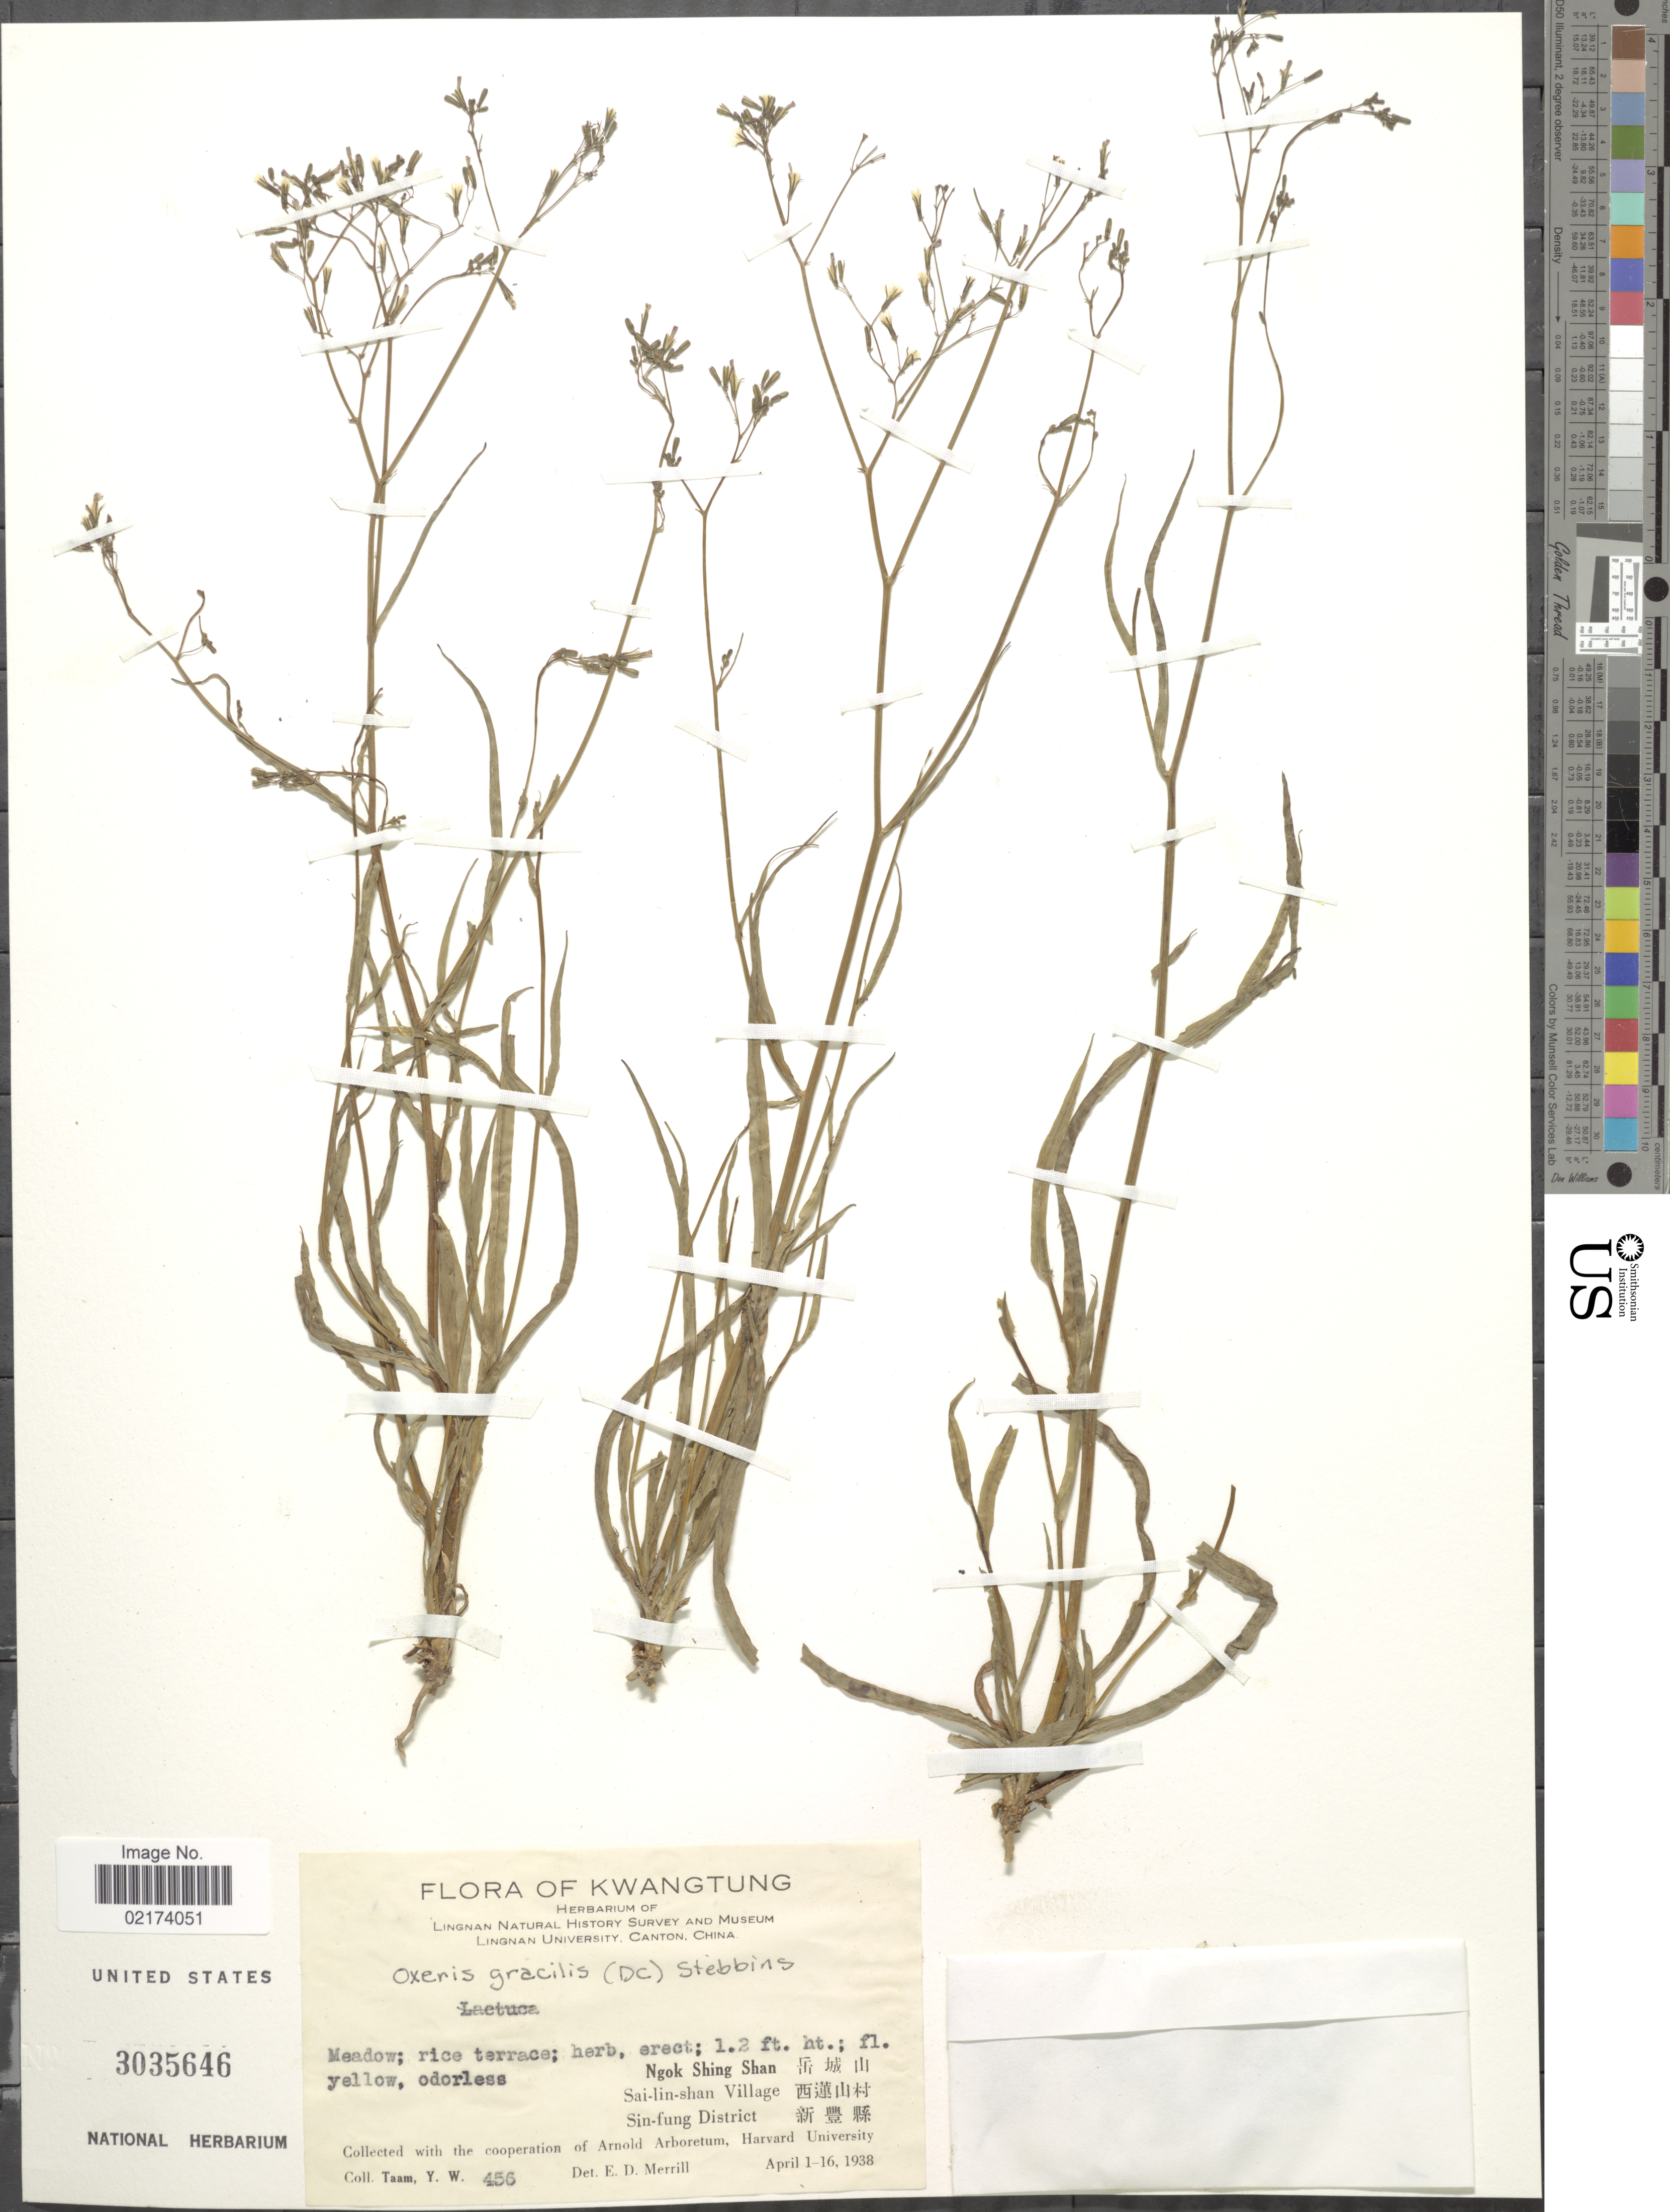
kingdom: Plantae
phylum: Tracheophyta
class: Magnoliopsida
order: Asterales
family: Asteraceae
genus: Ixeridium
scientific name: Ixeridium gracile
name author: (DC.) Pak & Kawano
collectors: Y. W. Taam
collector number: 456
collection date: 1938-04-01/1938-04-16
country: China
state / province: Guangdong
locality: Kwangtung, Ngok Shing Shan, Sai-lin-shan Village, Sin-fung District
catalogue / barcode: US 3035646